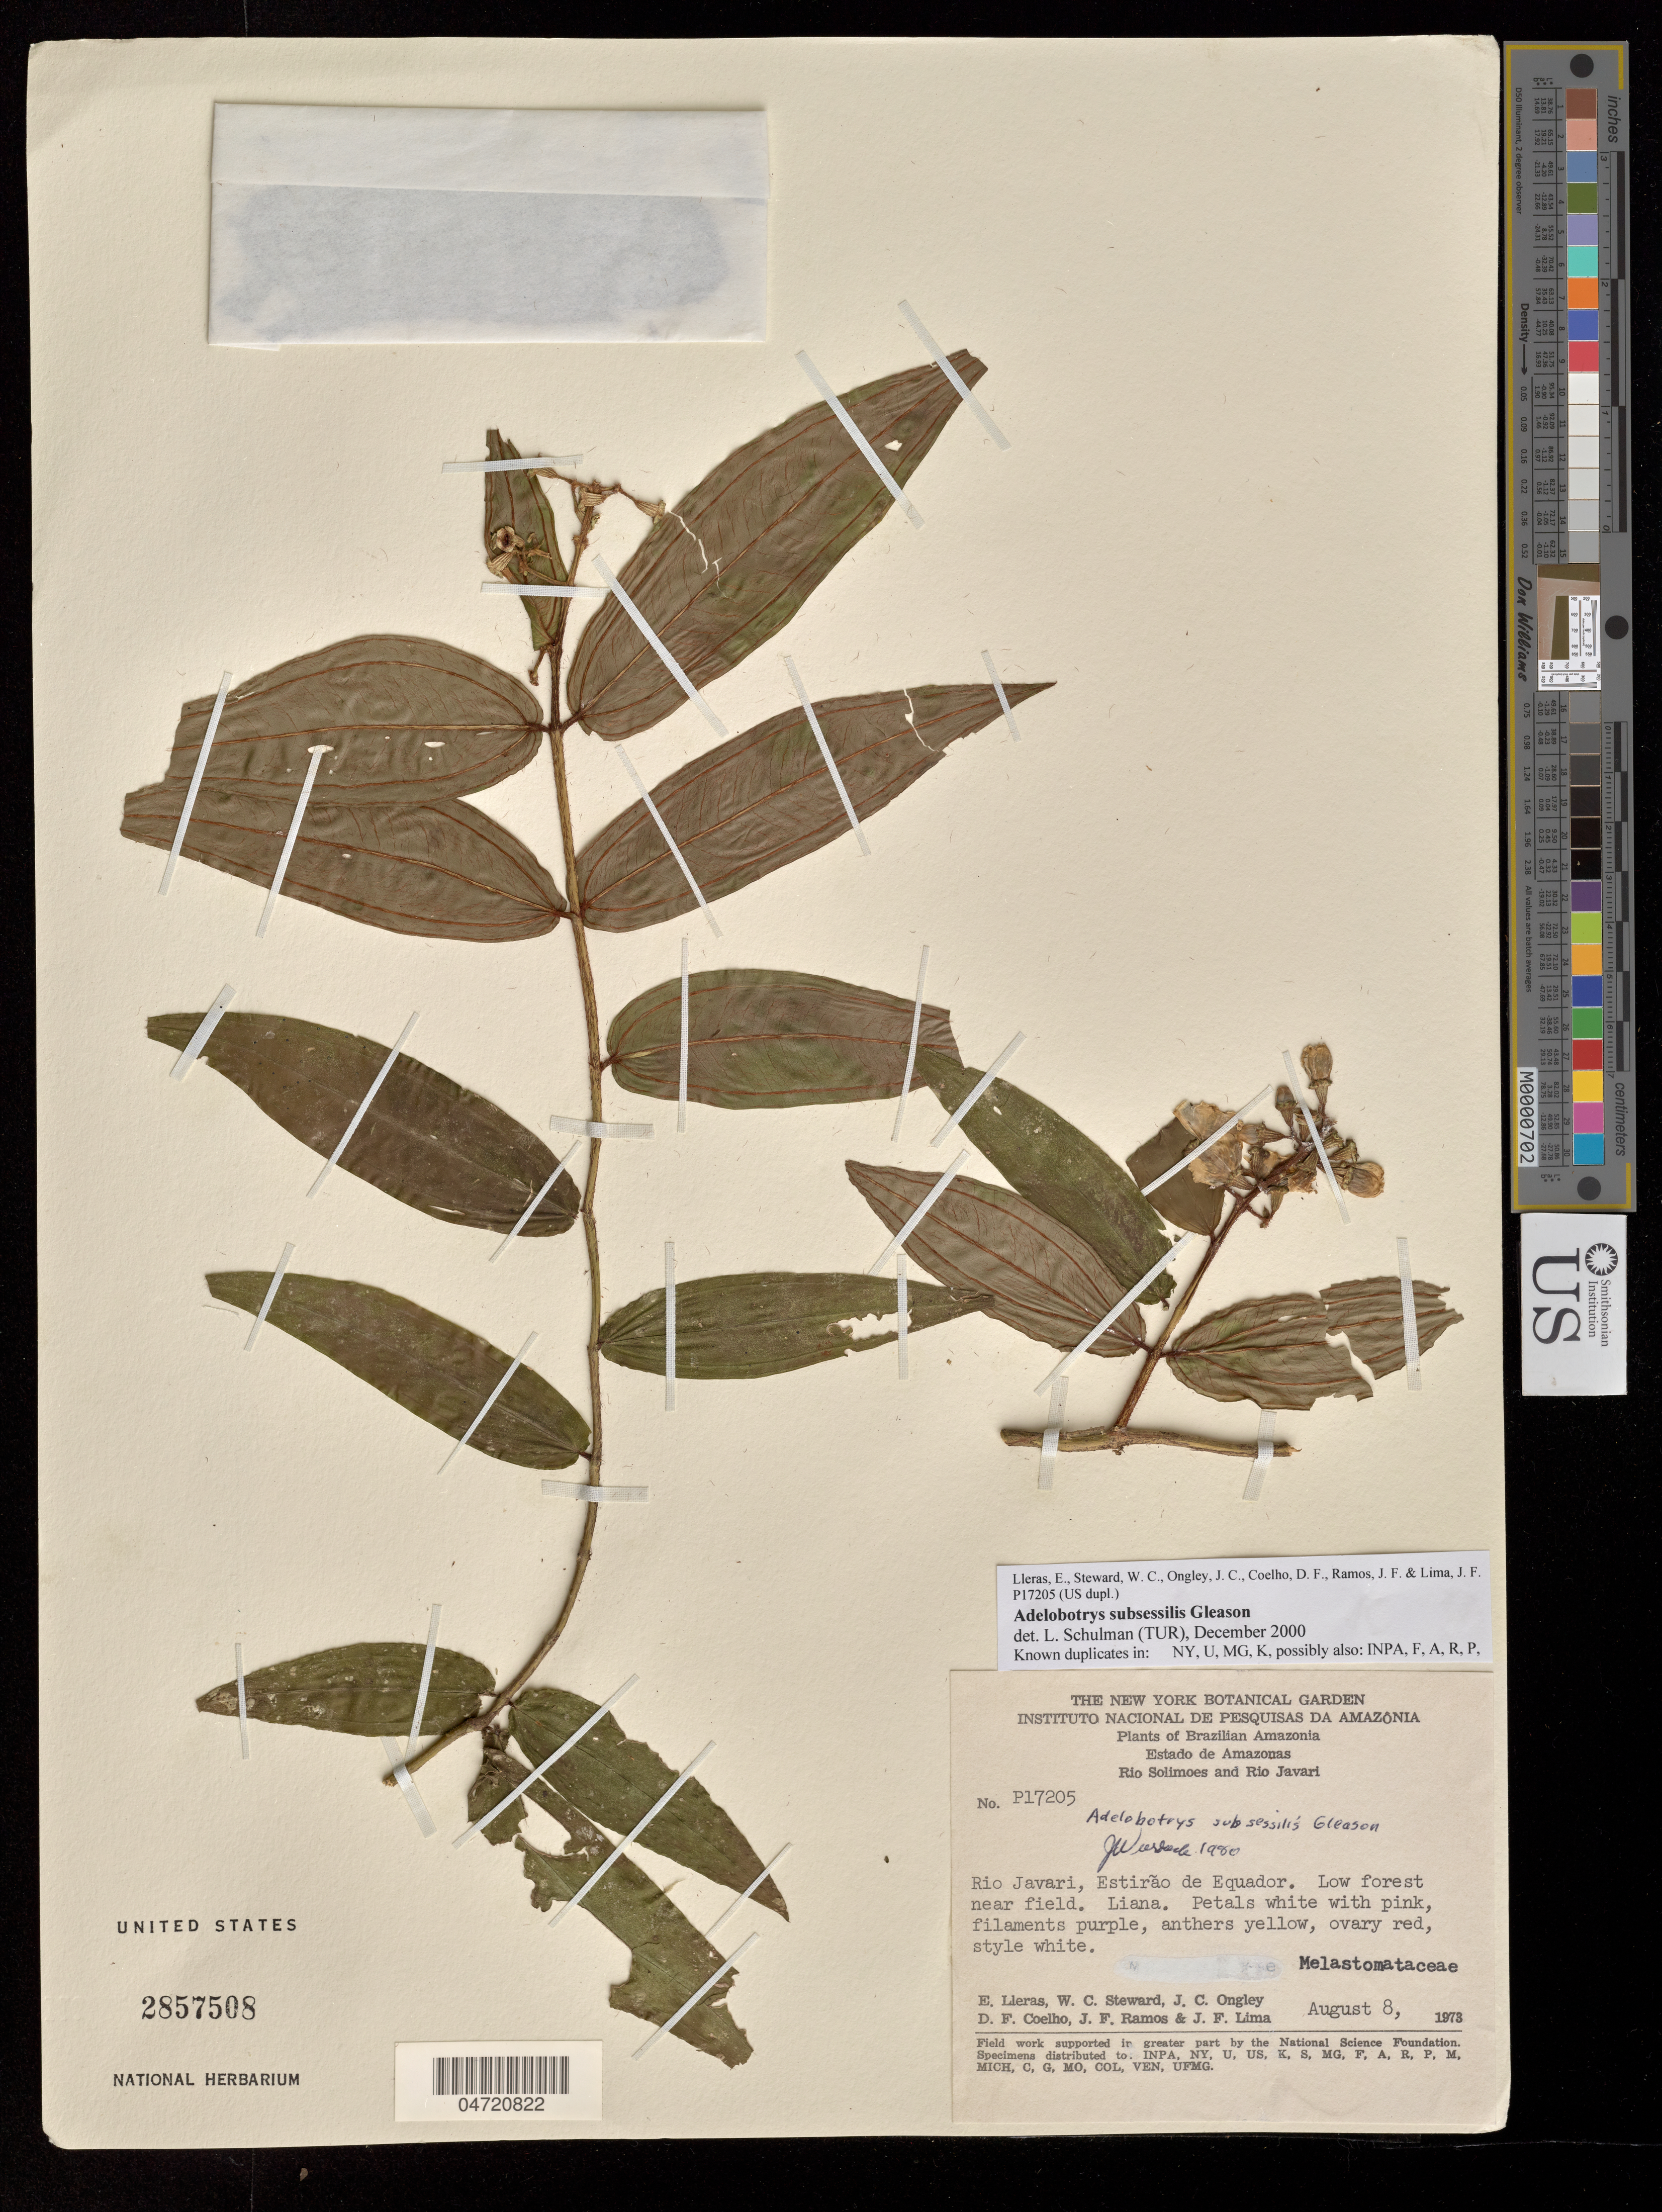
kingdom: Plantae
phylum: Tracheophyta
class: Magnoliopsida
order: Myrtales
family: Melastomataceae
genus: Adelobotrys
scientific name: Adelobotrys subsessilis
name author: Gleason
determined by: Schulman, Leif, (TUR), University of Turku (FINLAND)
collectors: E. Lleras, W. C. Steward, J. C. Ongley, D. F. Coêlho, J. F. Ramos & J. F. Lima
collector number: P 17205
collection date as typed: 08 Aug 1973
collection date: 1973-08-08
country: Brazil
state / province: Amazonas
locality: Rio Javari, Estirao de Equador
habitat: Low forest near field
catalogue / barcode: US 2857508